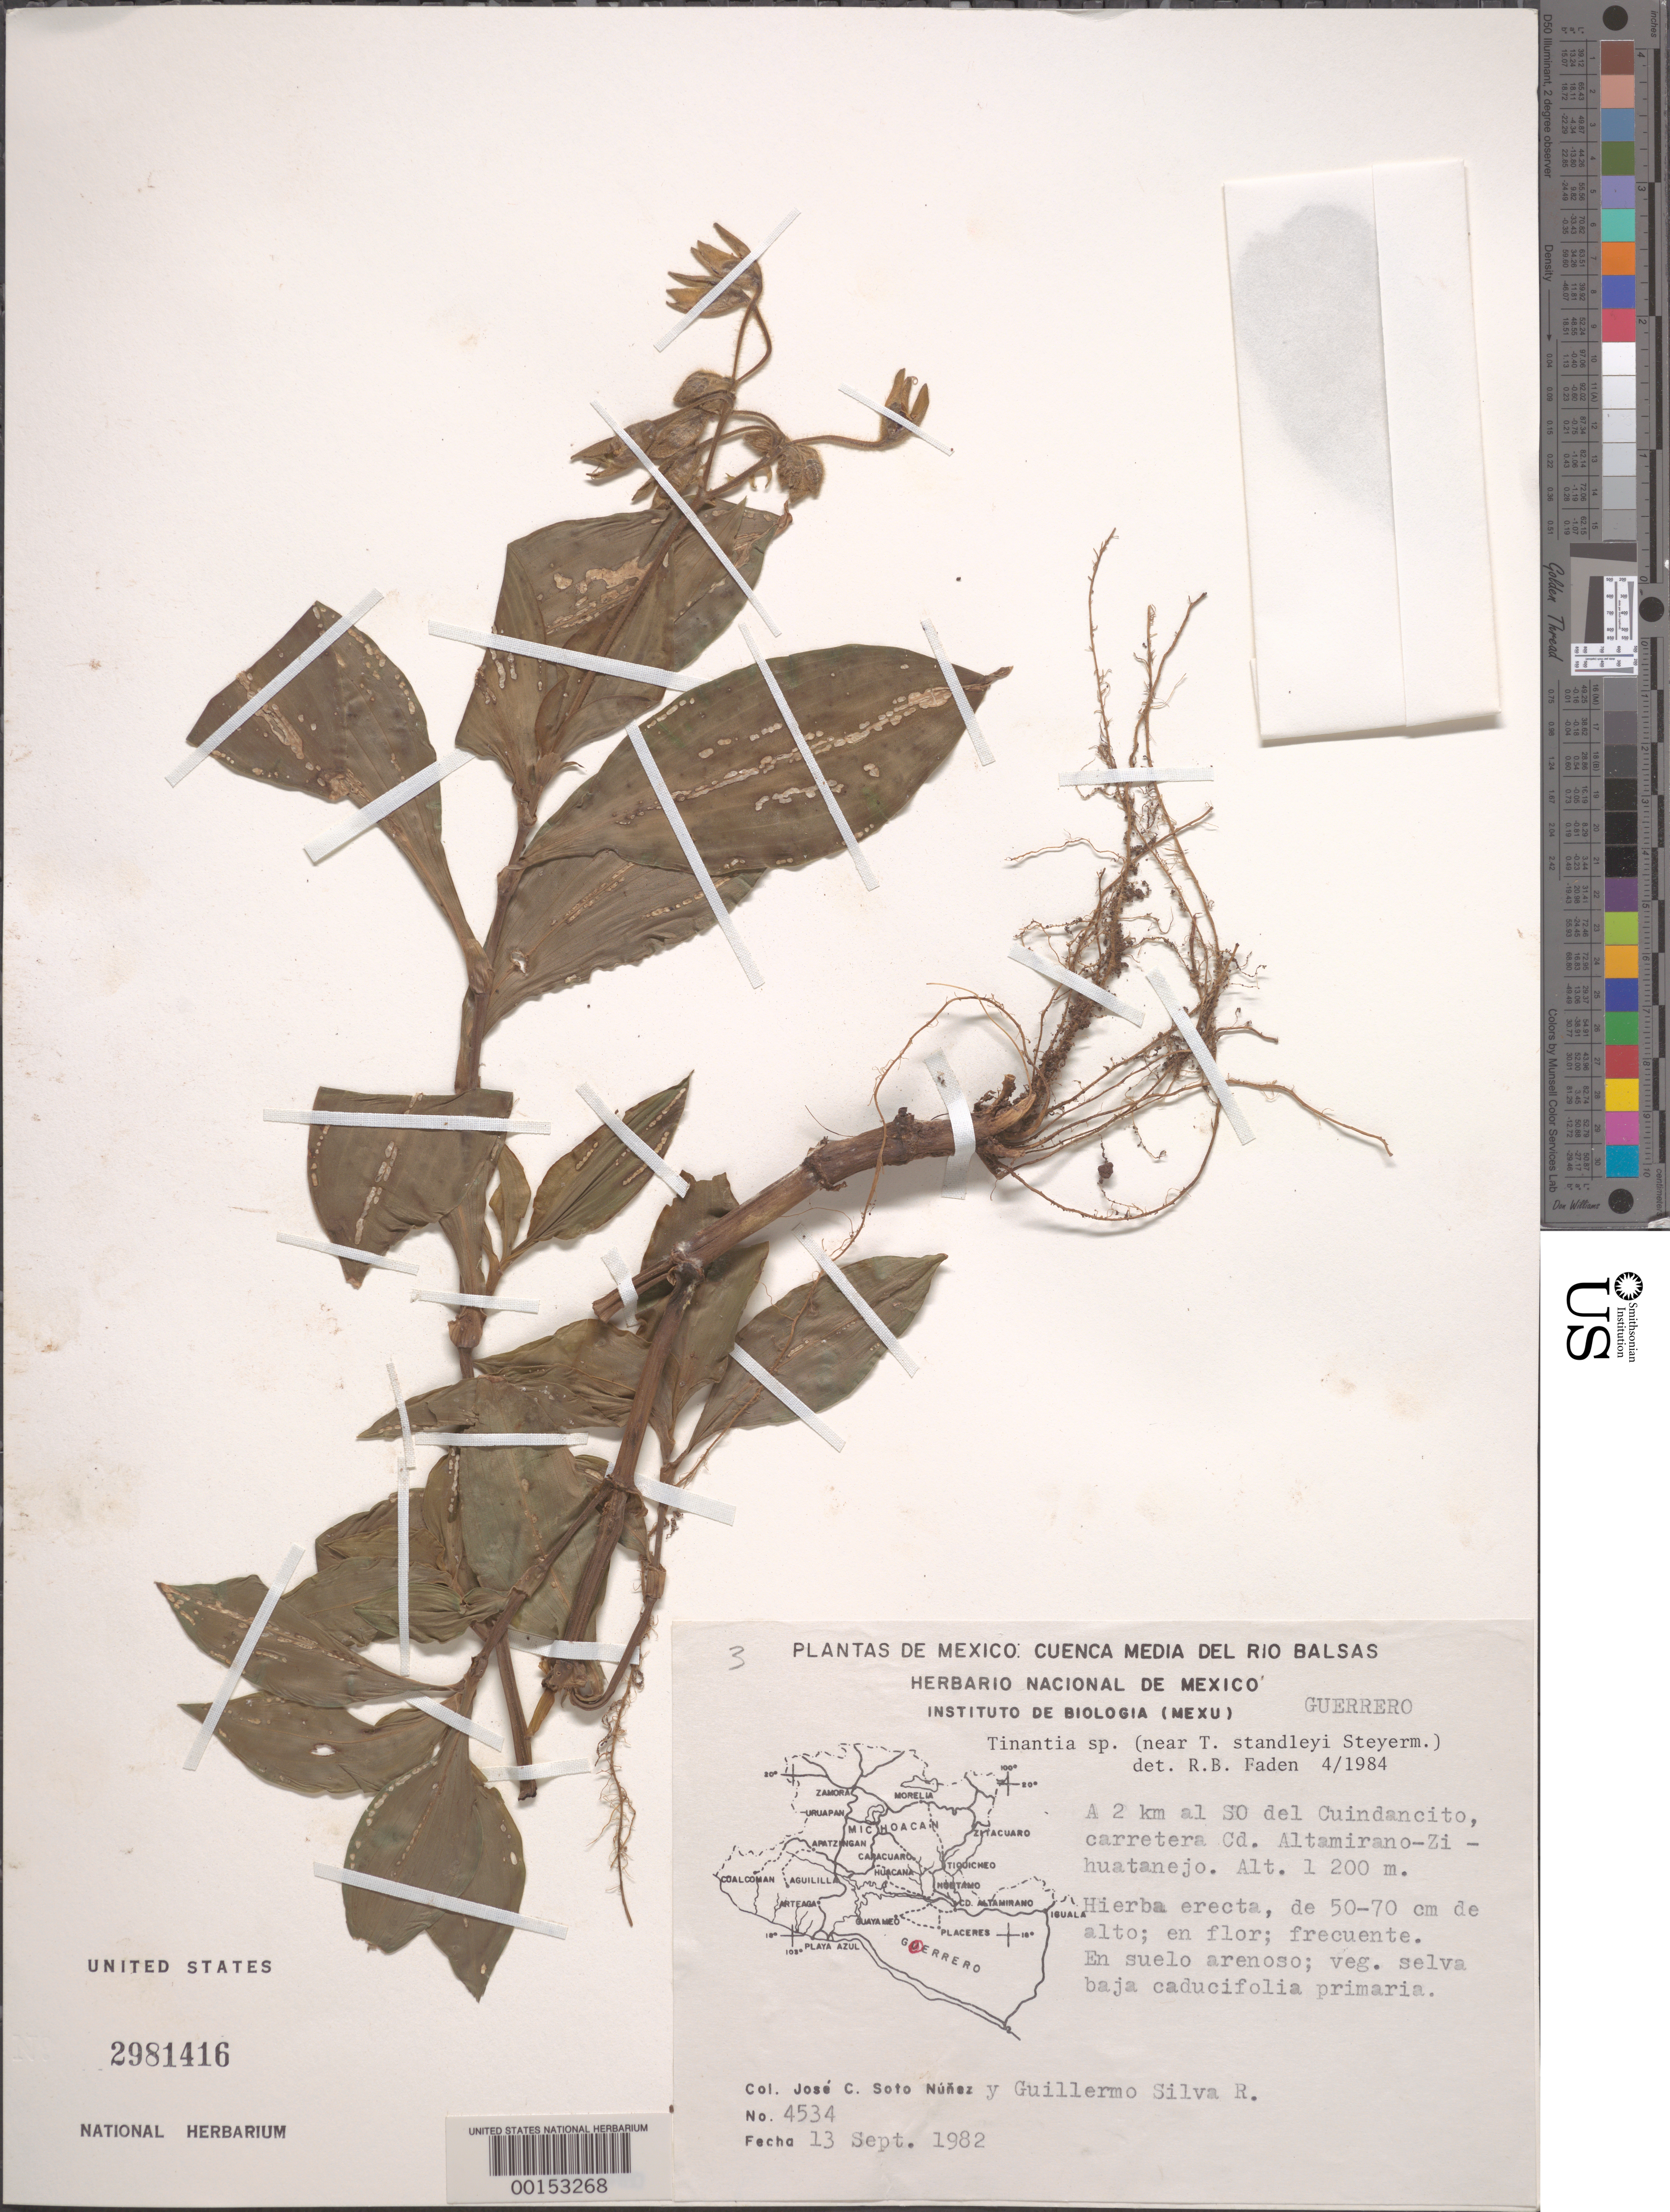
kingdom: Plantae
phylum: Tracheophyta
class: Liliopsida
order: Commelinales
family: Commelinaceae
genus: Tinantia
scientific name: Tinantia standleyi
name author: Steyerm.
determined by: Faden, Robert B., (US), Smithsonian Institution - National Museum of Natural History (UNITED STATES)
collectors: J. C. Soto Núñez & G. Silva R.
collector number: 4534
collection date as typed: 13 Sep 1982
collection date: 1982-09-13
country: Mexico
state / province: Guerrero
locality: S of Cuindancito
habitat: Sandy soil, primary vegitation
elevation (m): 1200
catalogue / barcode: US 2981416